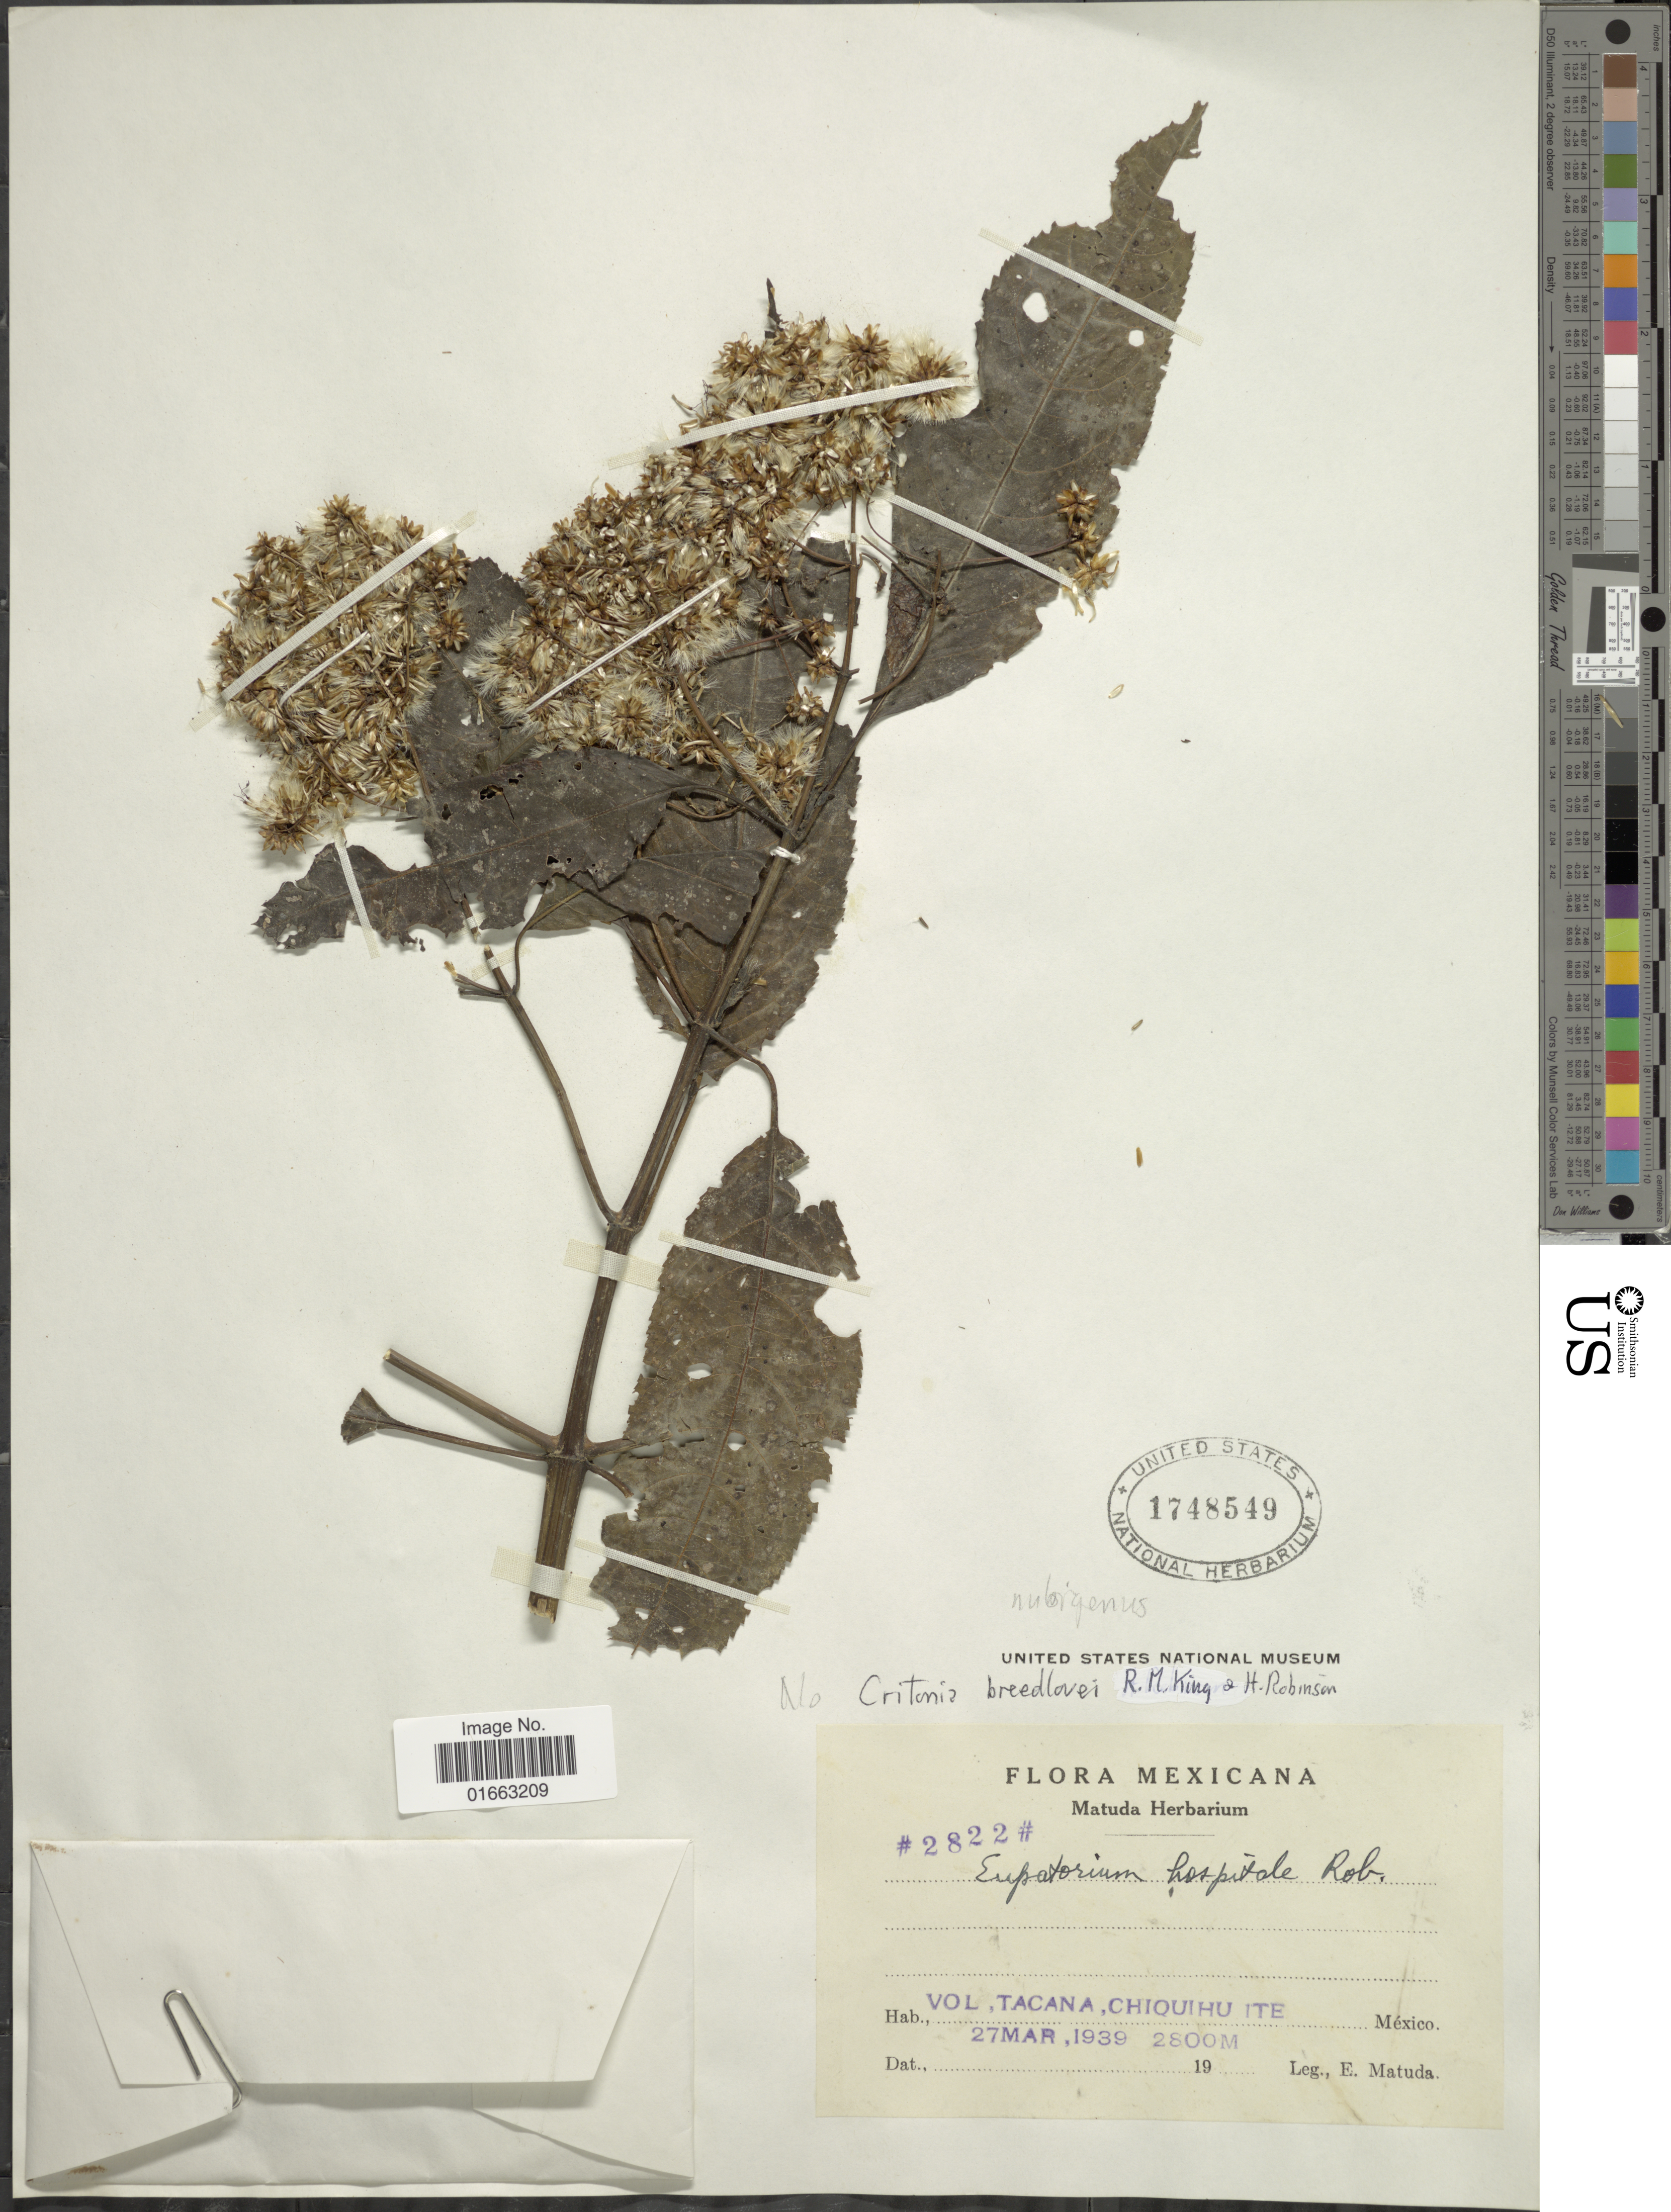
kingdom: Plantae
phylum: Tracheophyta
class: Magnoliopsida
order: Asterales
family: Asteraceae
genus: Critoniadelphus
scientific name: Critoniadelphus nubigenus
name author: (Benth.) R.M. King & H. Rob.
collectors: E. Matuda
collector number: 2822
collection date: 1939-03-27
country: Mexico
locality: Vol. Tocana, chiquihu Ite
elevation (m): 2800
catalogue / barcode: US 1748549